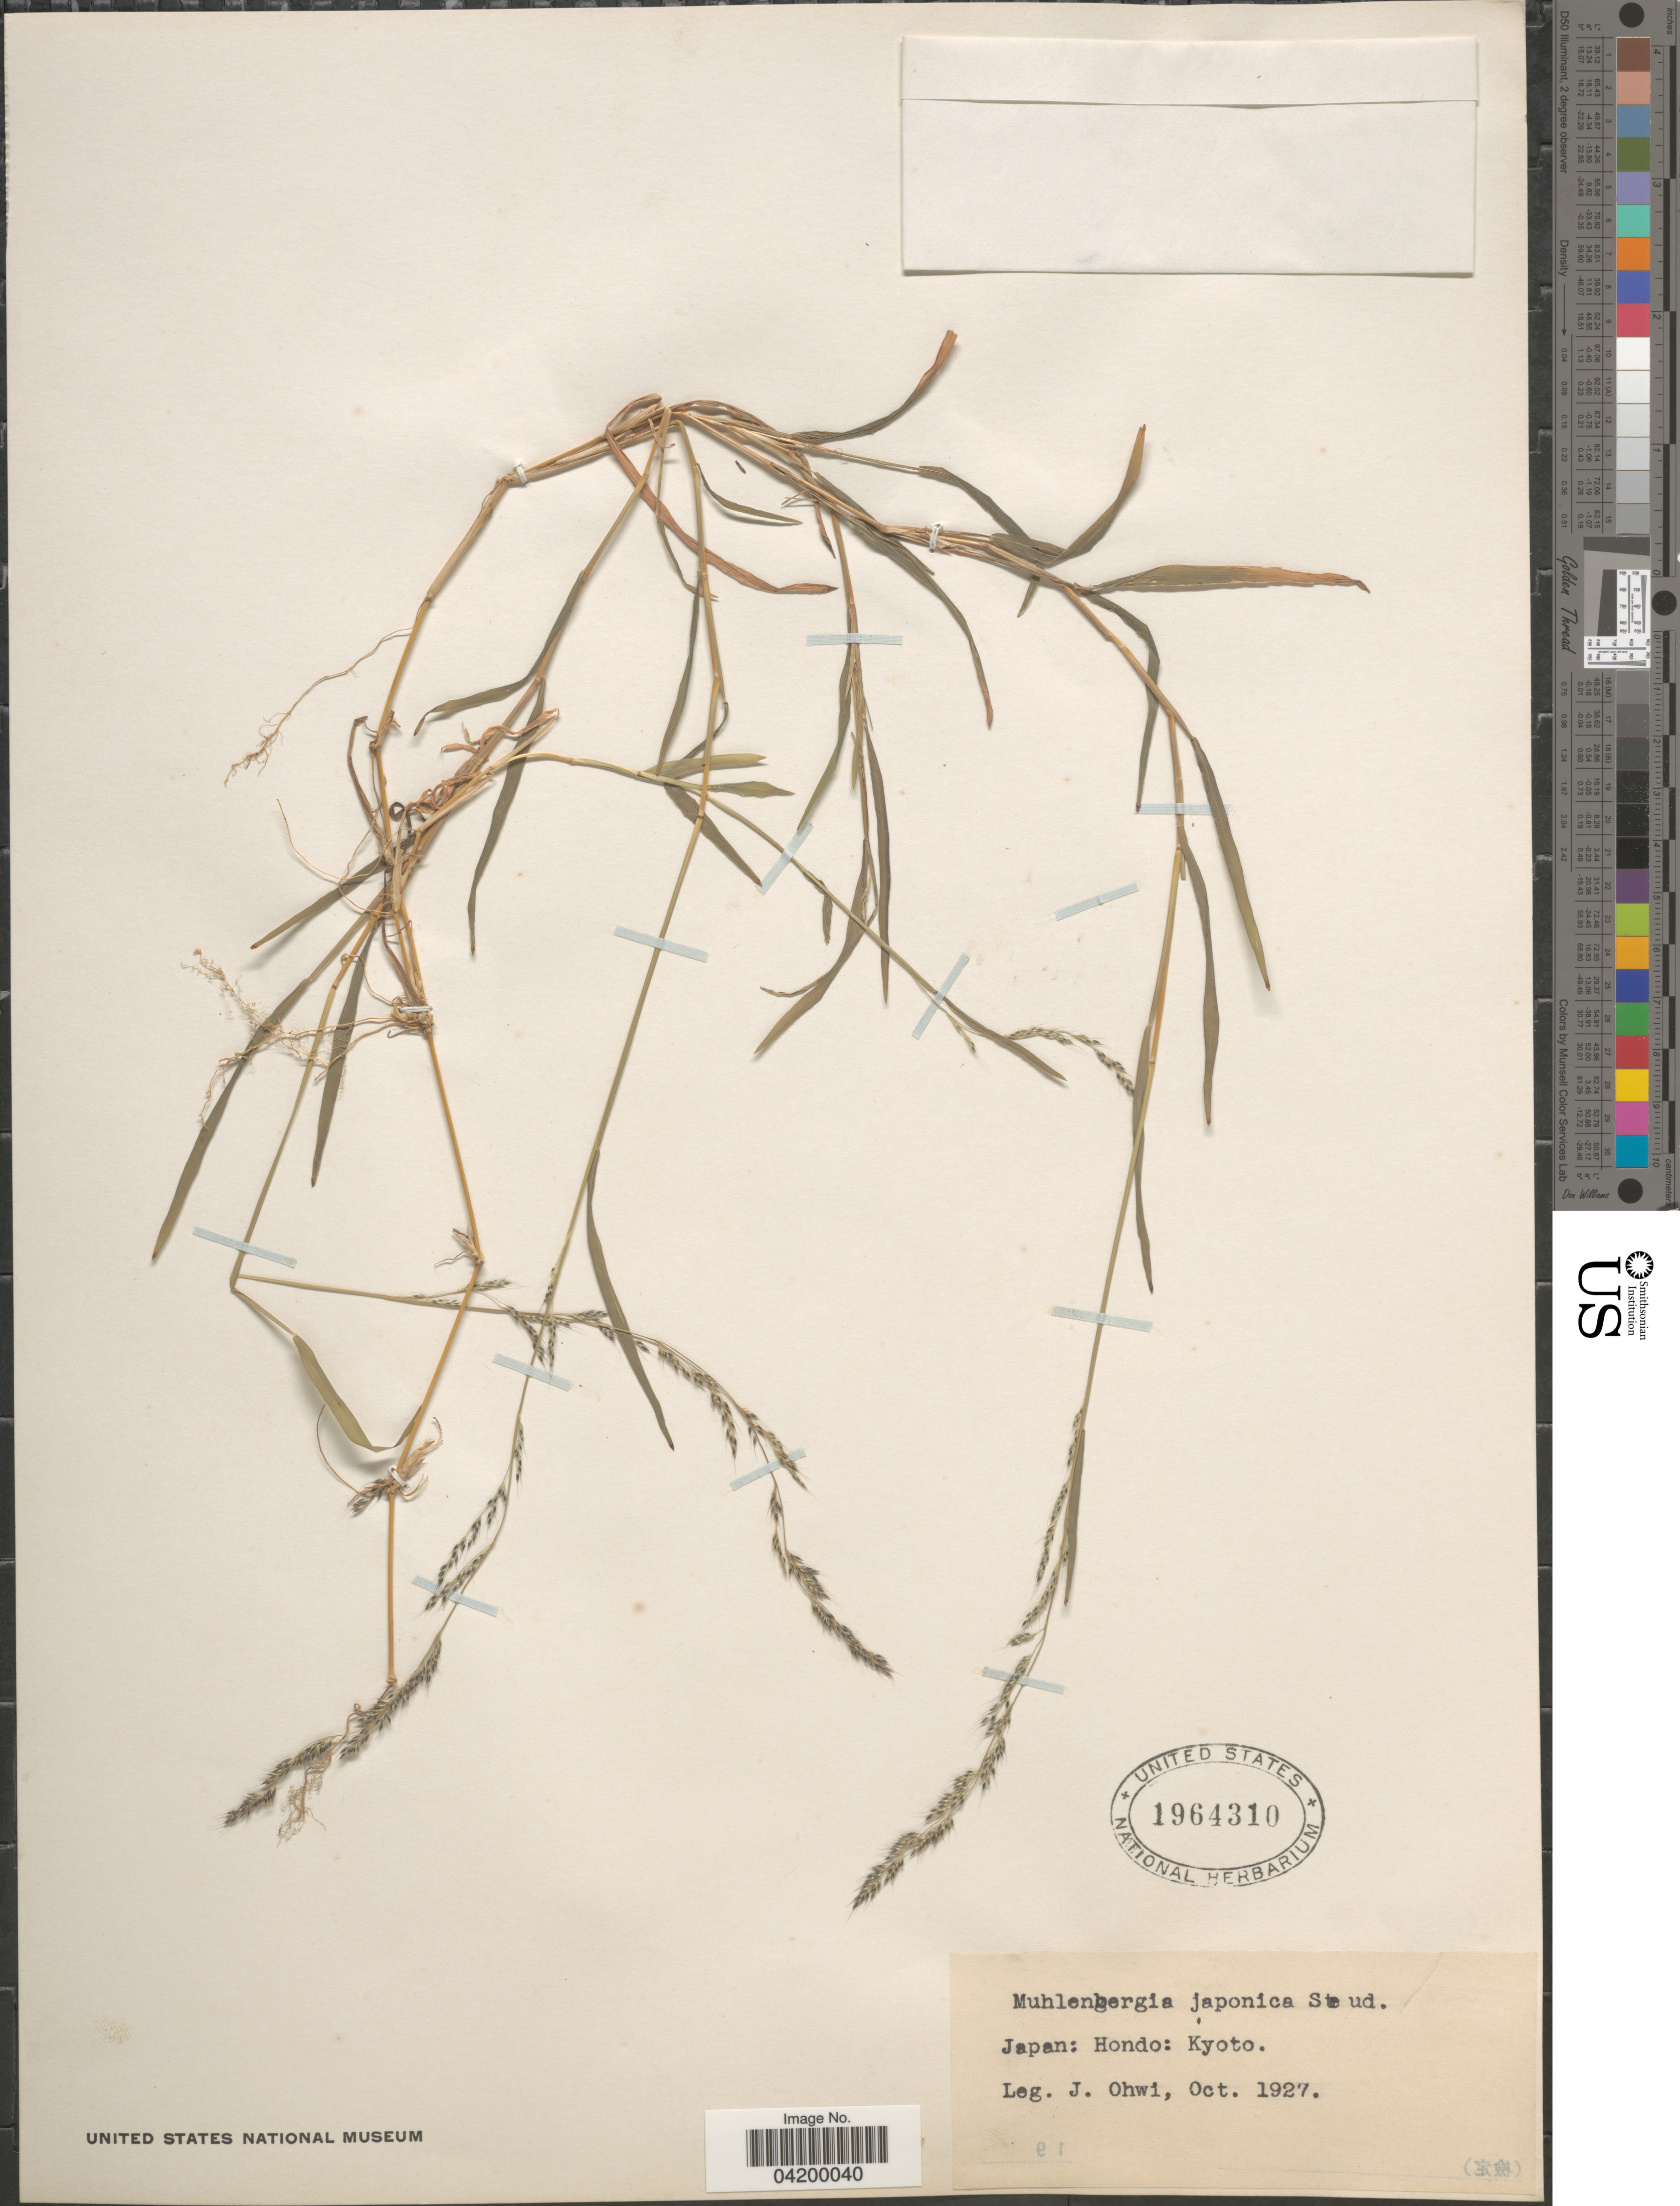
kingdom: Plantae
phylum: Tracheophyta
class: Liliopsida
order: Poales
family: Poaceae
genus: Muhlenbergia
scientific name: Muhlenbergia japonica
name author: Steud.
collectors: J. Ohwi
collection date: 1927-10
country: Japan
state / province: Kyoto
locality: Hondo.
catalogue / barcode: US 1964310